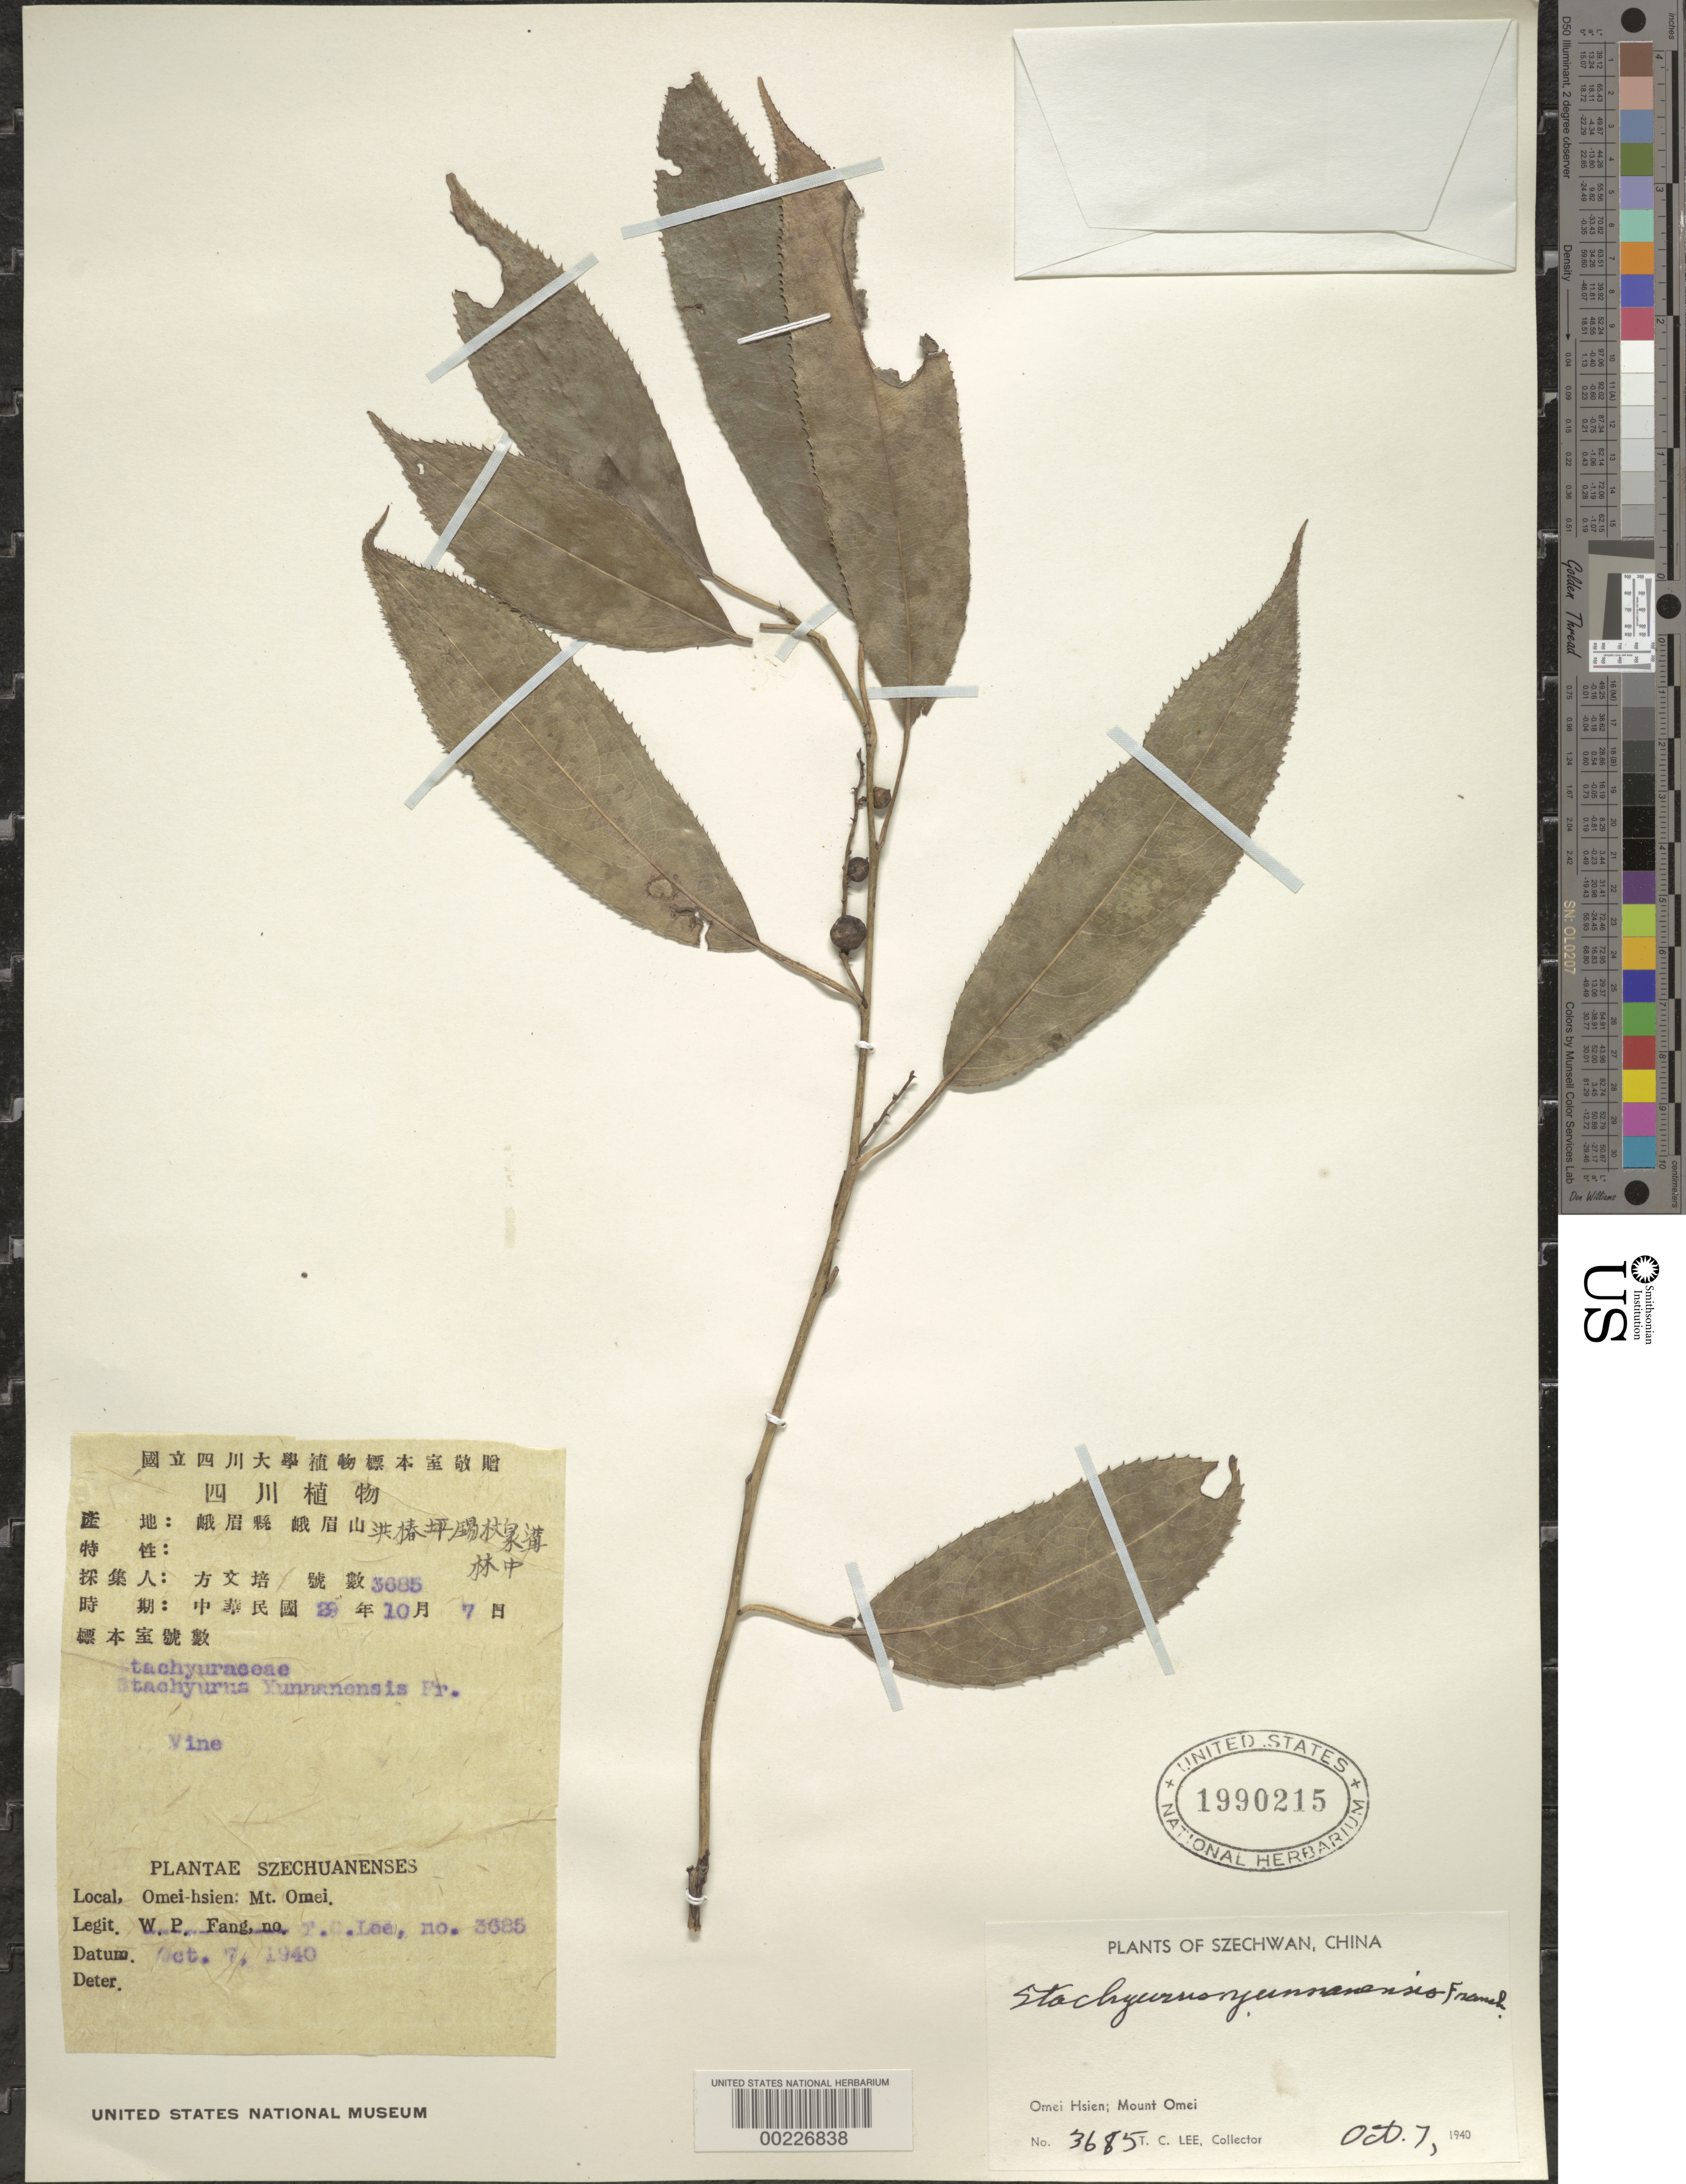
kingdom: Plantae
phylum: Tracheophyta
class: Magnoliopsida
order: Crossosomatales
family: Stachyuraceae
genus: Stachyurus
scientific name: Stachyurus yunnanensis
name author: Franch.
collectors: T. Lee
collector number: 3685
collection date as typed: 07 Oct 1940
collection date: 1940-10-07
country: China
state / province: Sichuan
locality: Omei hsien; mount omei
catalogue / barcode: US 1990215